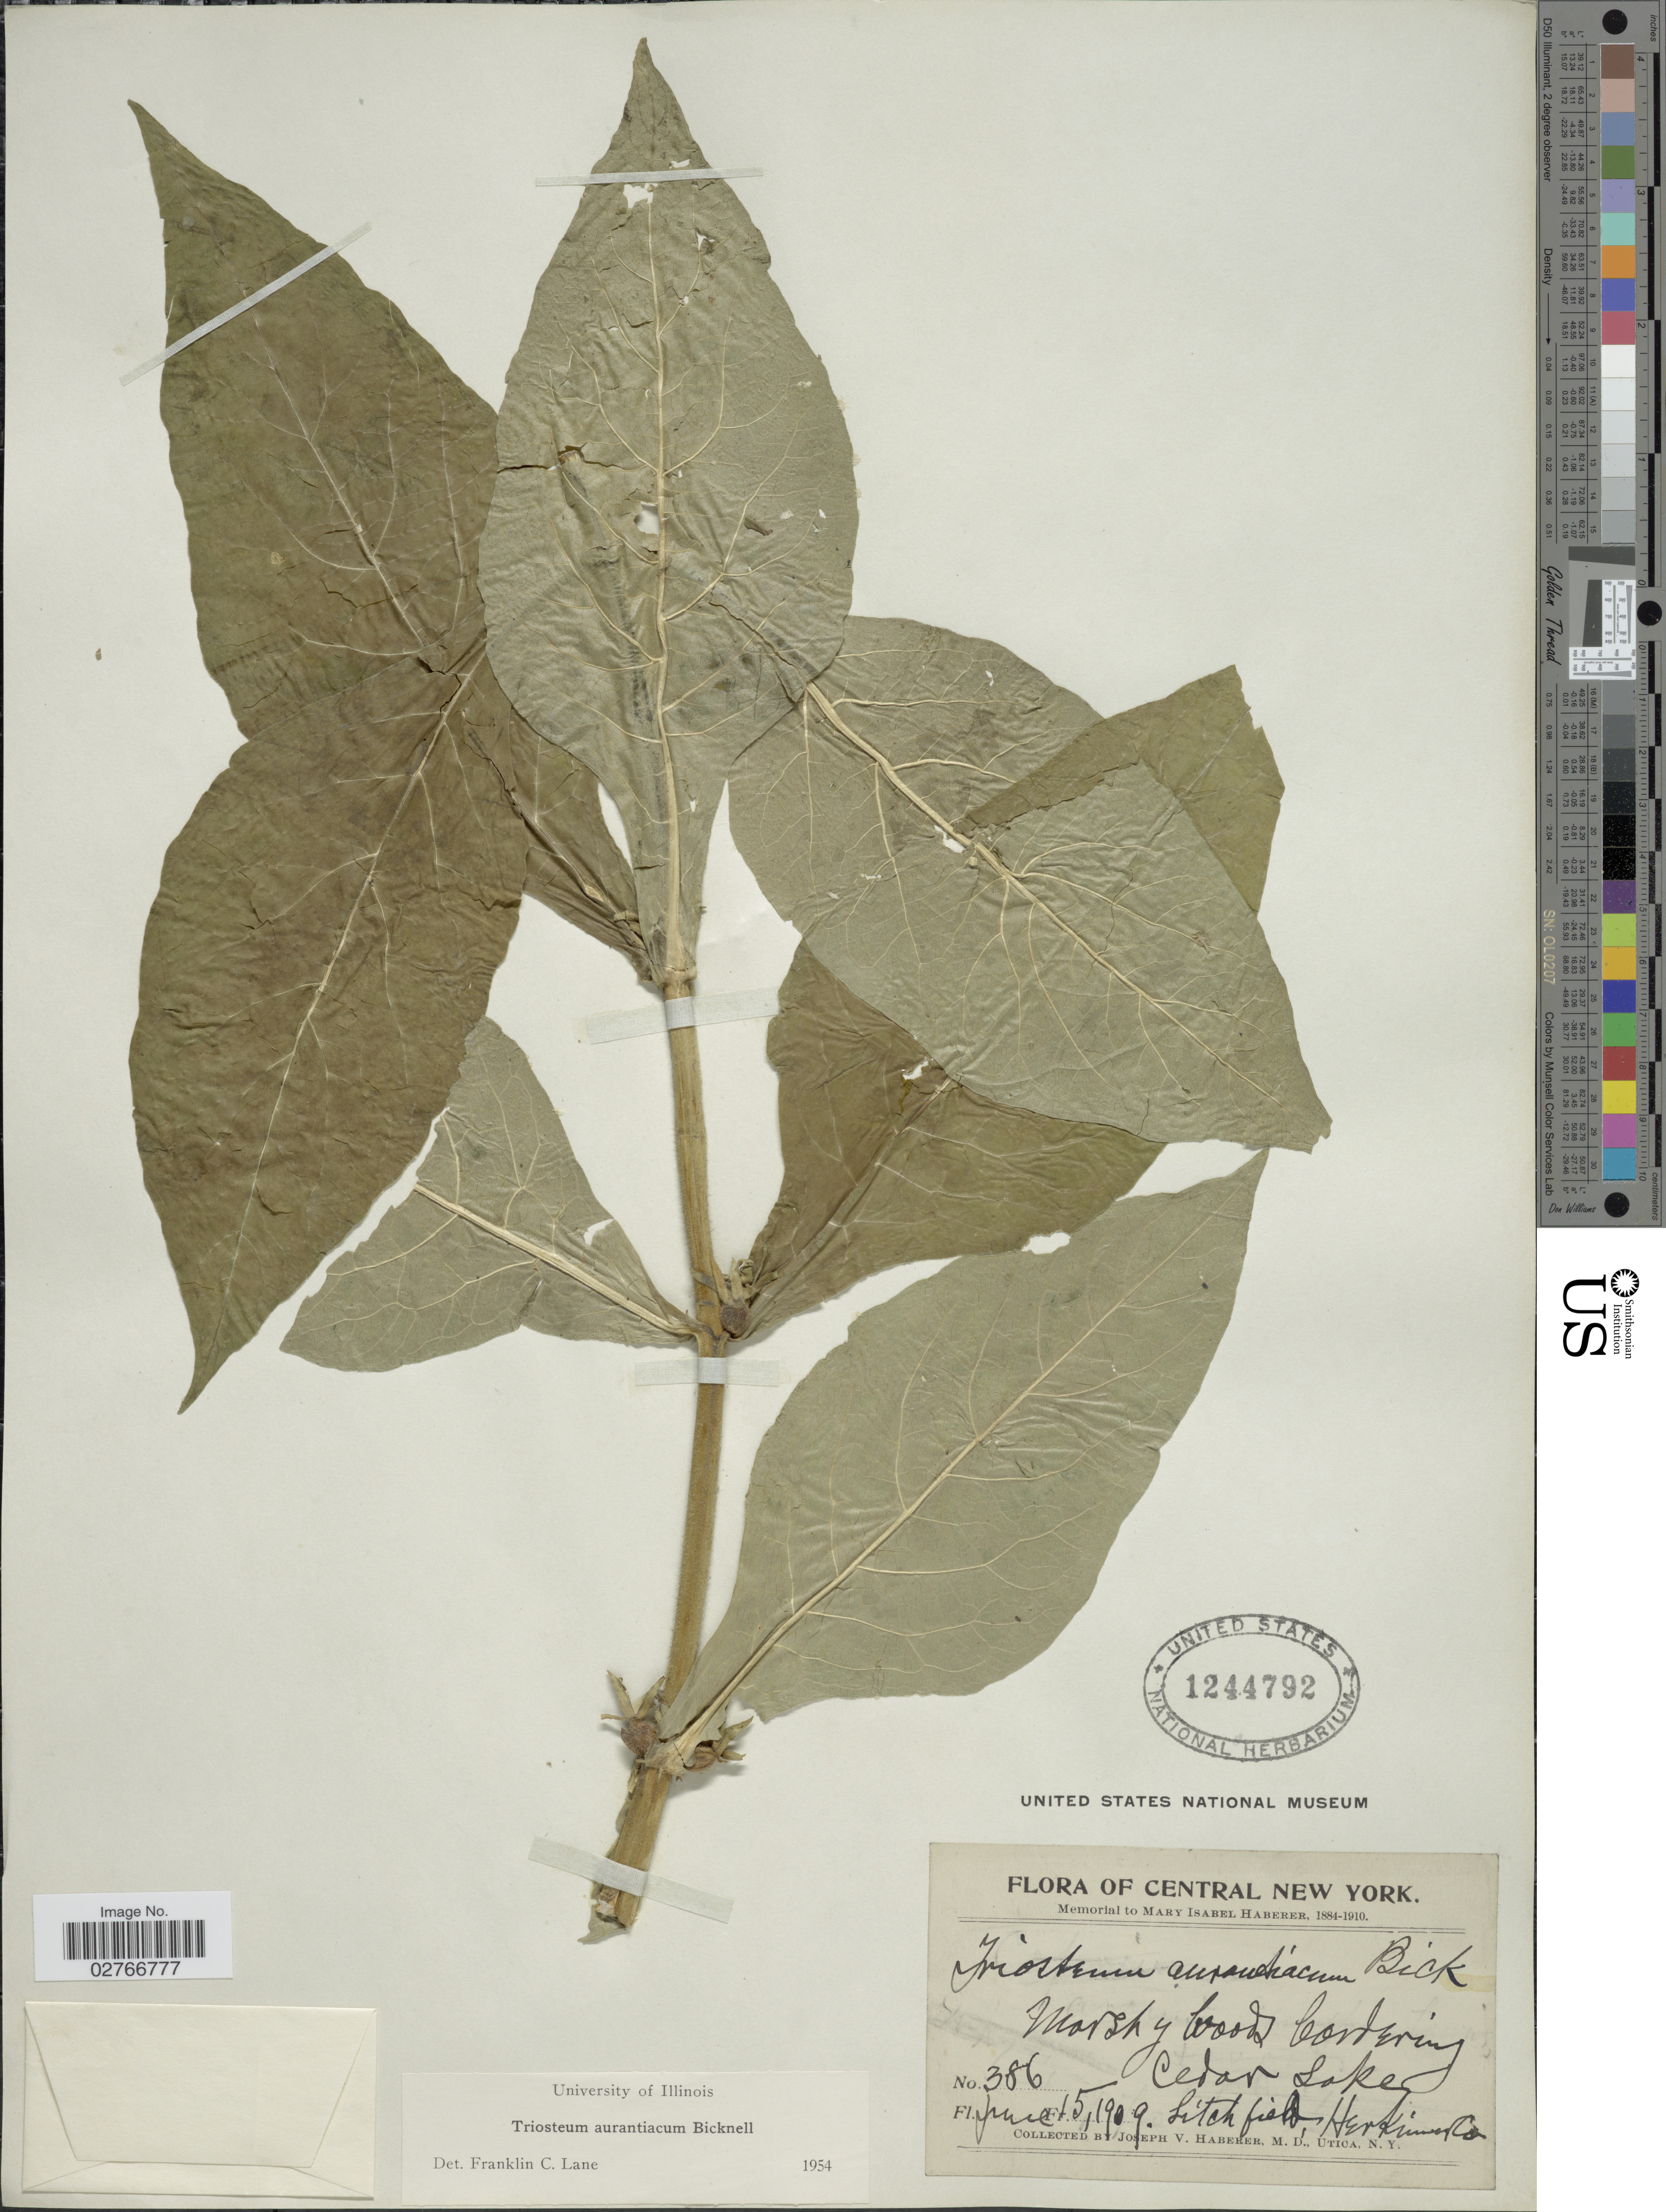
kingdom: Plantae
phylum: Tracheophyta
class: Magnoliopsida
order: Dipsacales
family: Caprifoliaceae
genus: Triosteum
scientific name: Triosteum aurantiacum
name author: E.P. Bicknell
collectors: J. V. Haberer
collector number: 386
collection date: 1909-06-15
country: United States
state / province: New York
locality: Central New York. Marshy woods bordering Cedar Lake, Litchfield, Herkiner Co.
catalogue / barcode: US 1244792